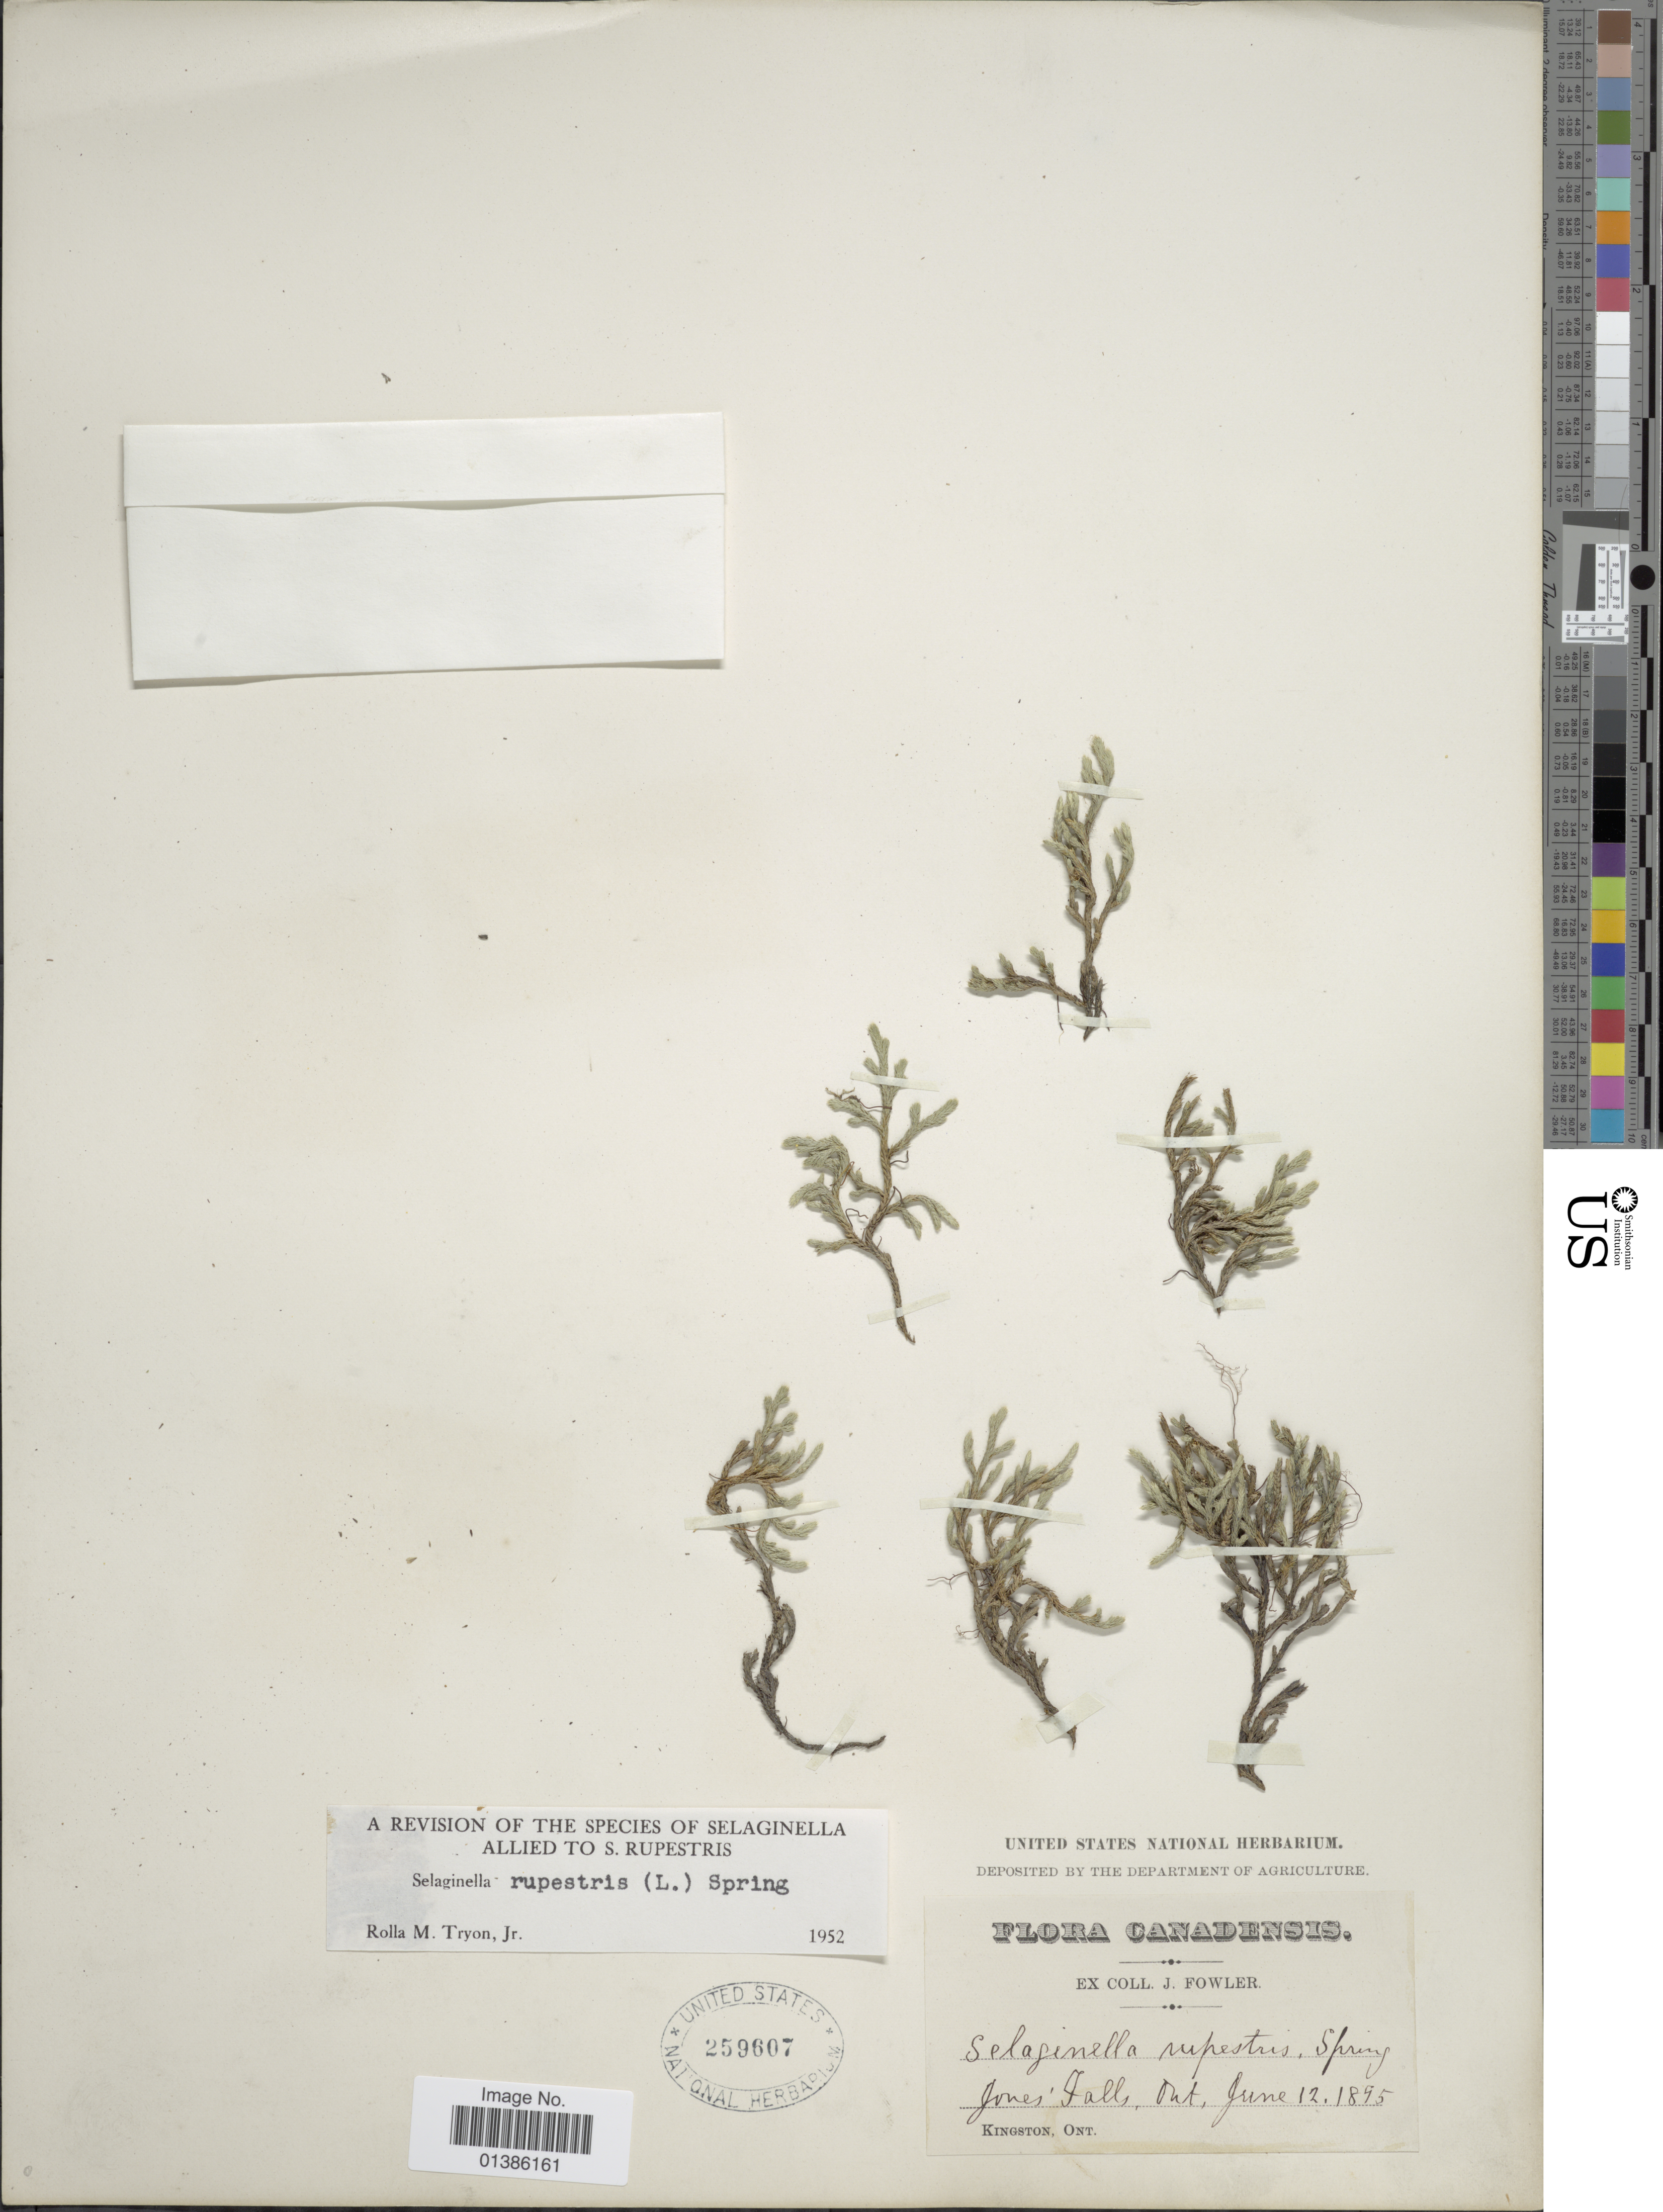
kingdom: Plantae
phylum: Tracheophyta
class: Lycopodiopsida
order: Selaginellales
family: Selaginellaceae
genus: Selaginella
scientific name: Selaginella rupestris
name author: (L.) Spring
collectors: J. P. Fowler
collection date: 1895-06-12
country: Canada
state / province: Ontario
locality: Jones' Falls. Kingston.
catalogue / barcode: US 259607